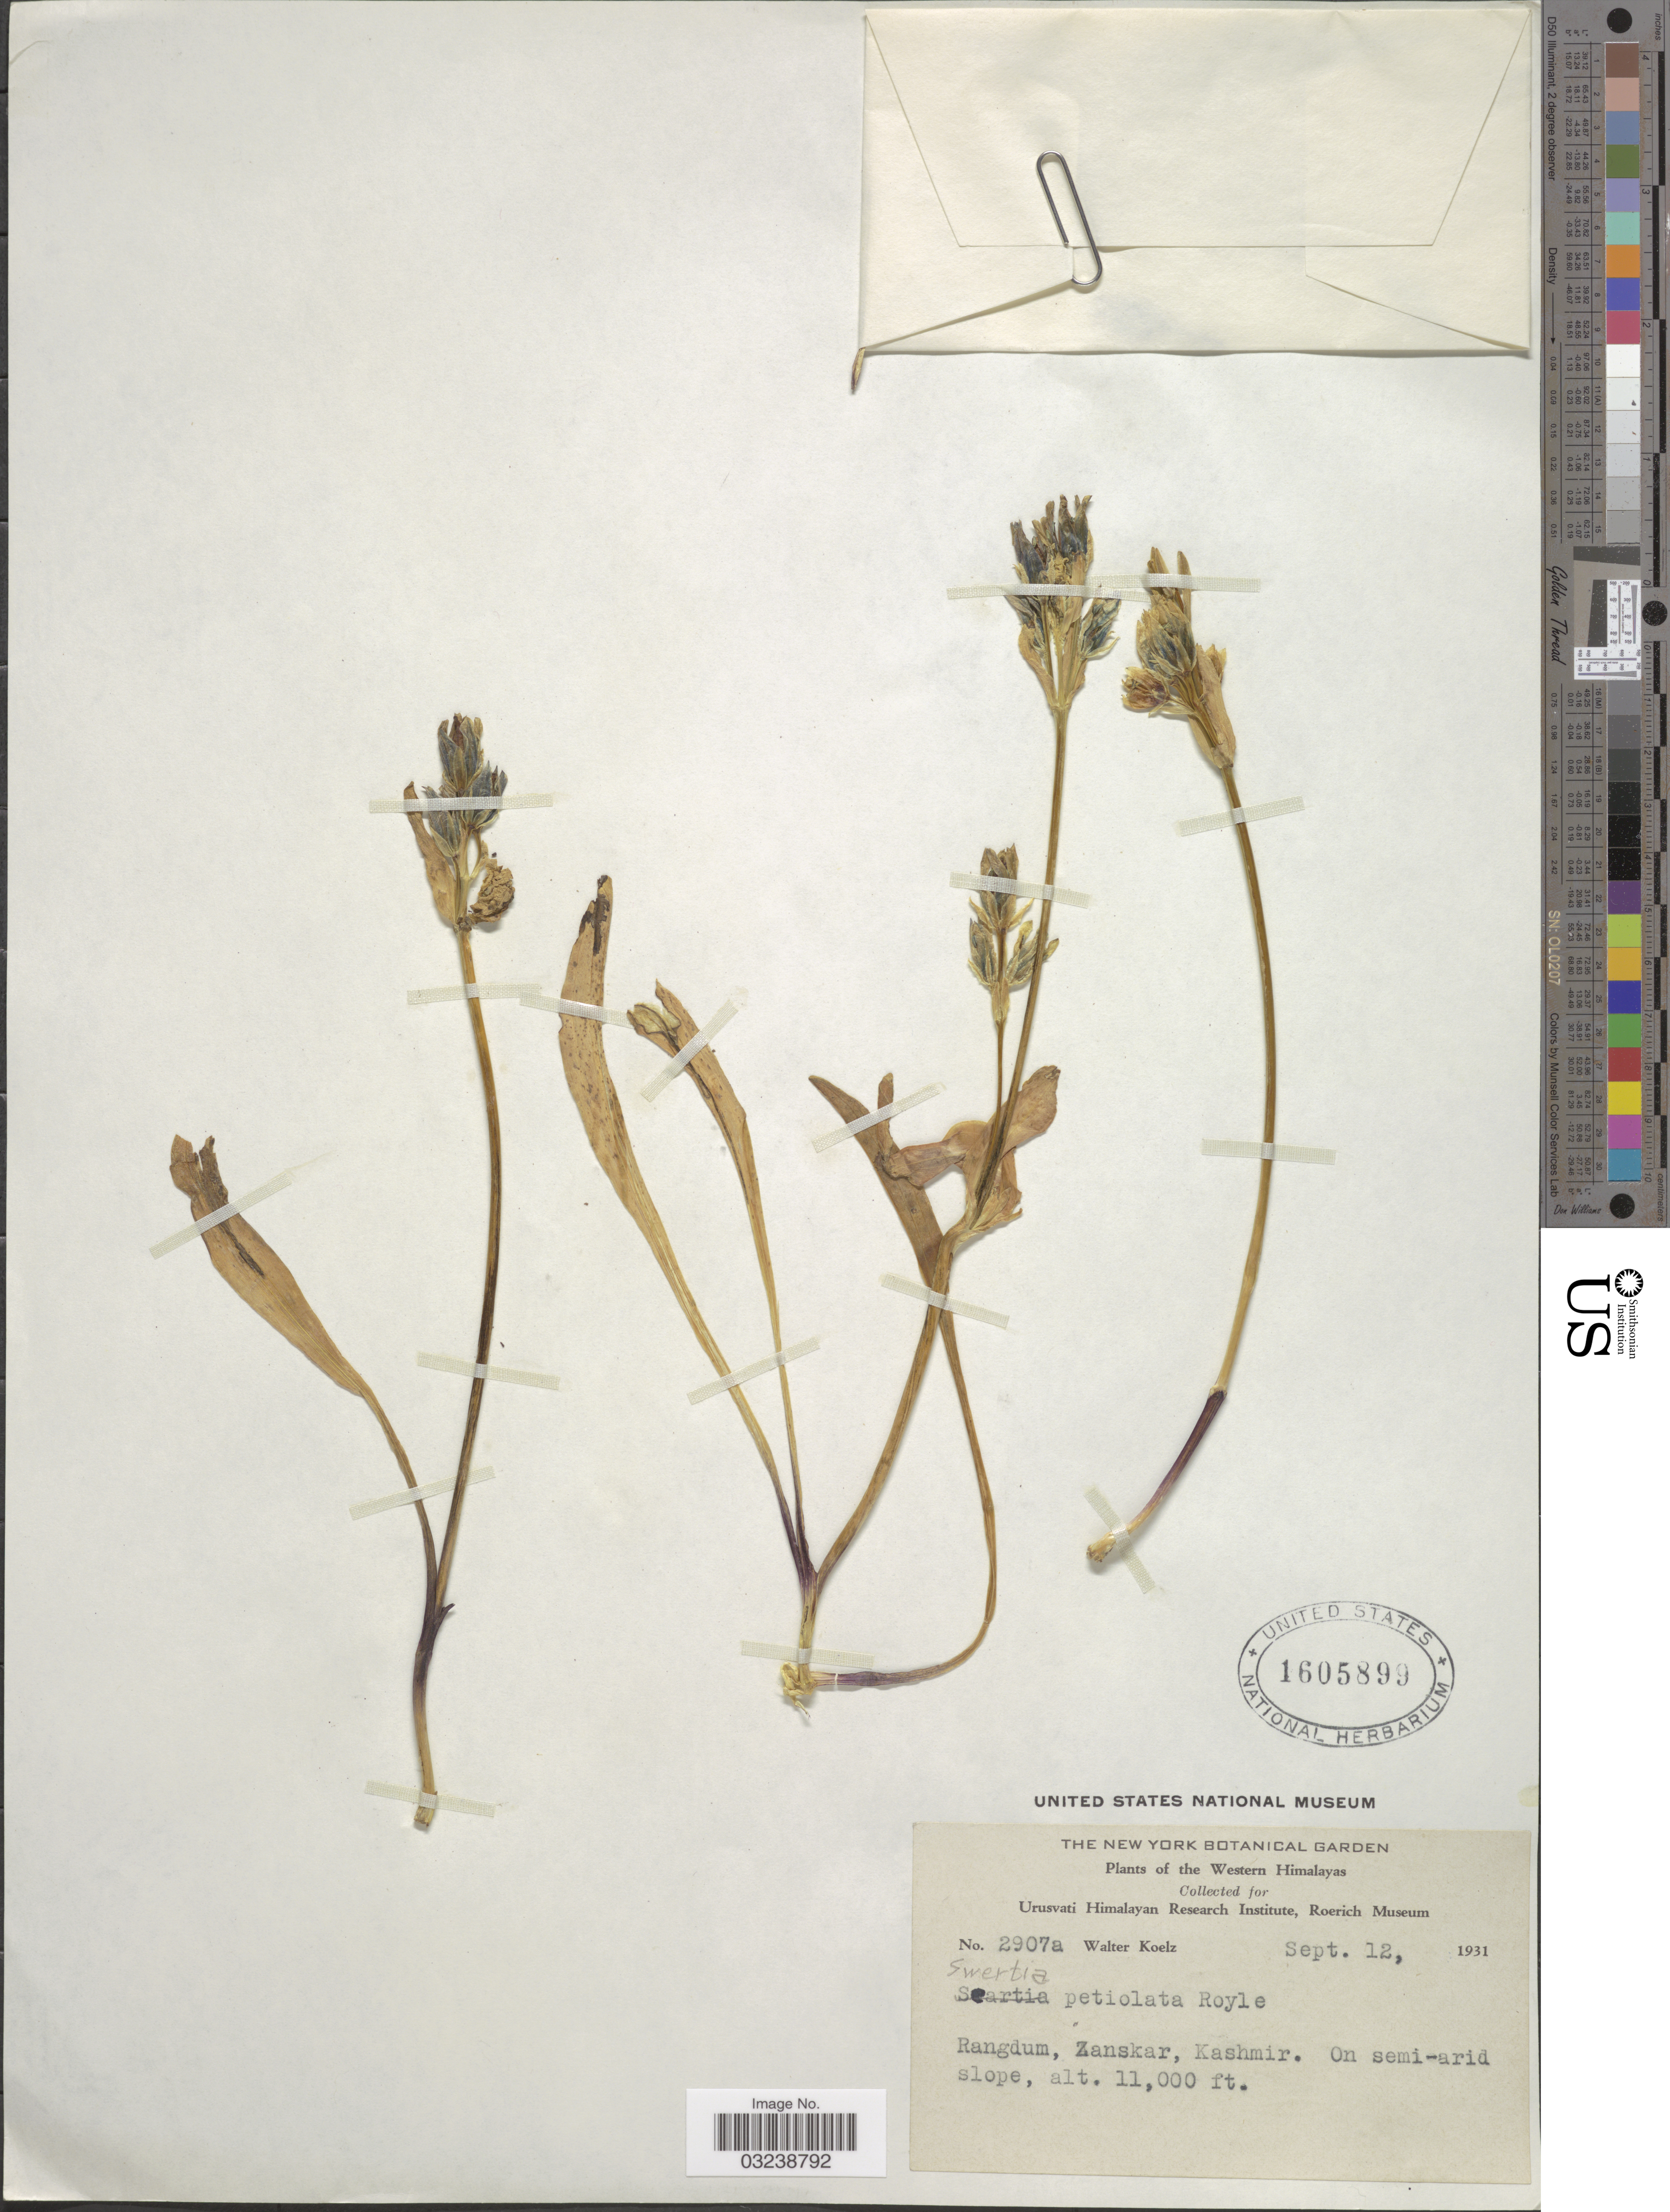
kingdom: Plantae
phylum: Tracheophyta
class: Magnoliopsida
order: Gentianales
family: Gentianaceae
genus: Swertia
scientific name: Swertia petiolata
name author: D. Don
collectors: W. N. Koelz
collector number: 2907a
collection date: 1931-09-12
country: India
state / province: Jammu and Kashmir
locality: Western Himalayas. Rangdum, Zanskar, Kashmir.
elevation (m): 3353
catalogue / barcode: US 1605899